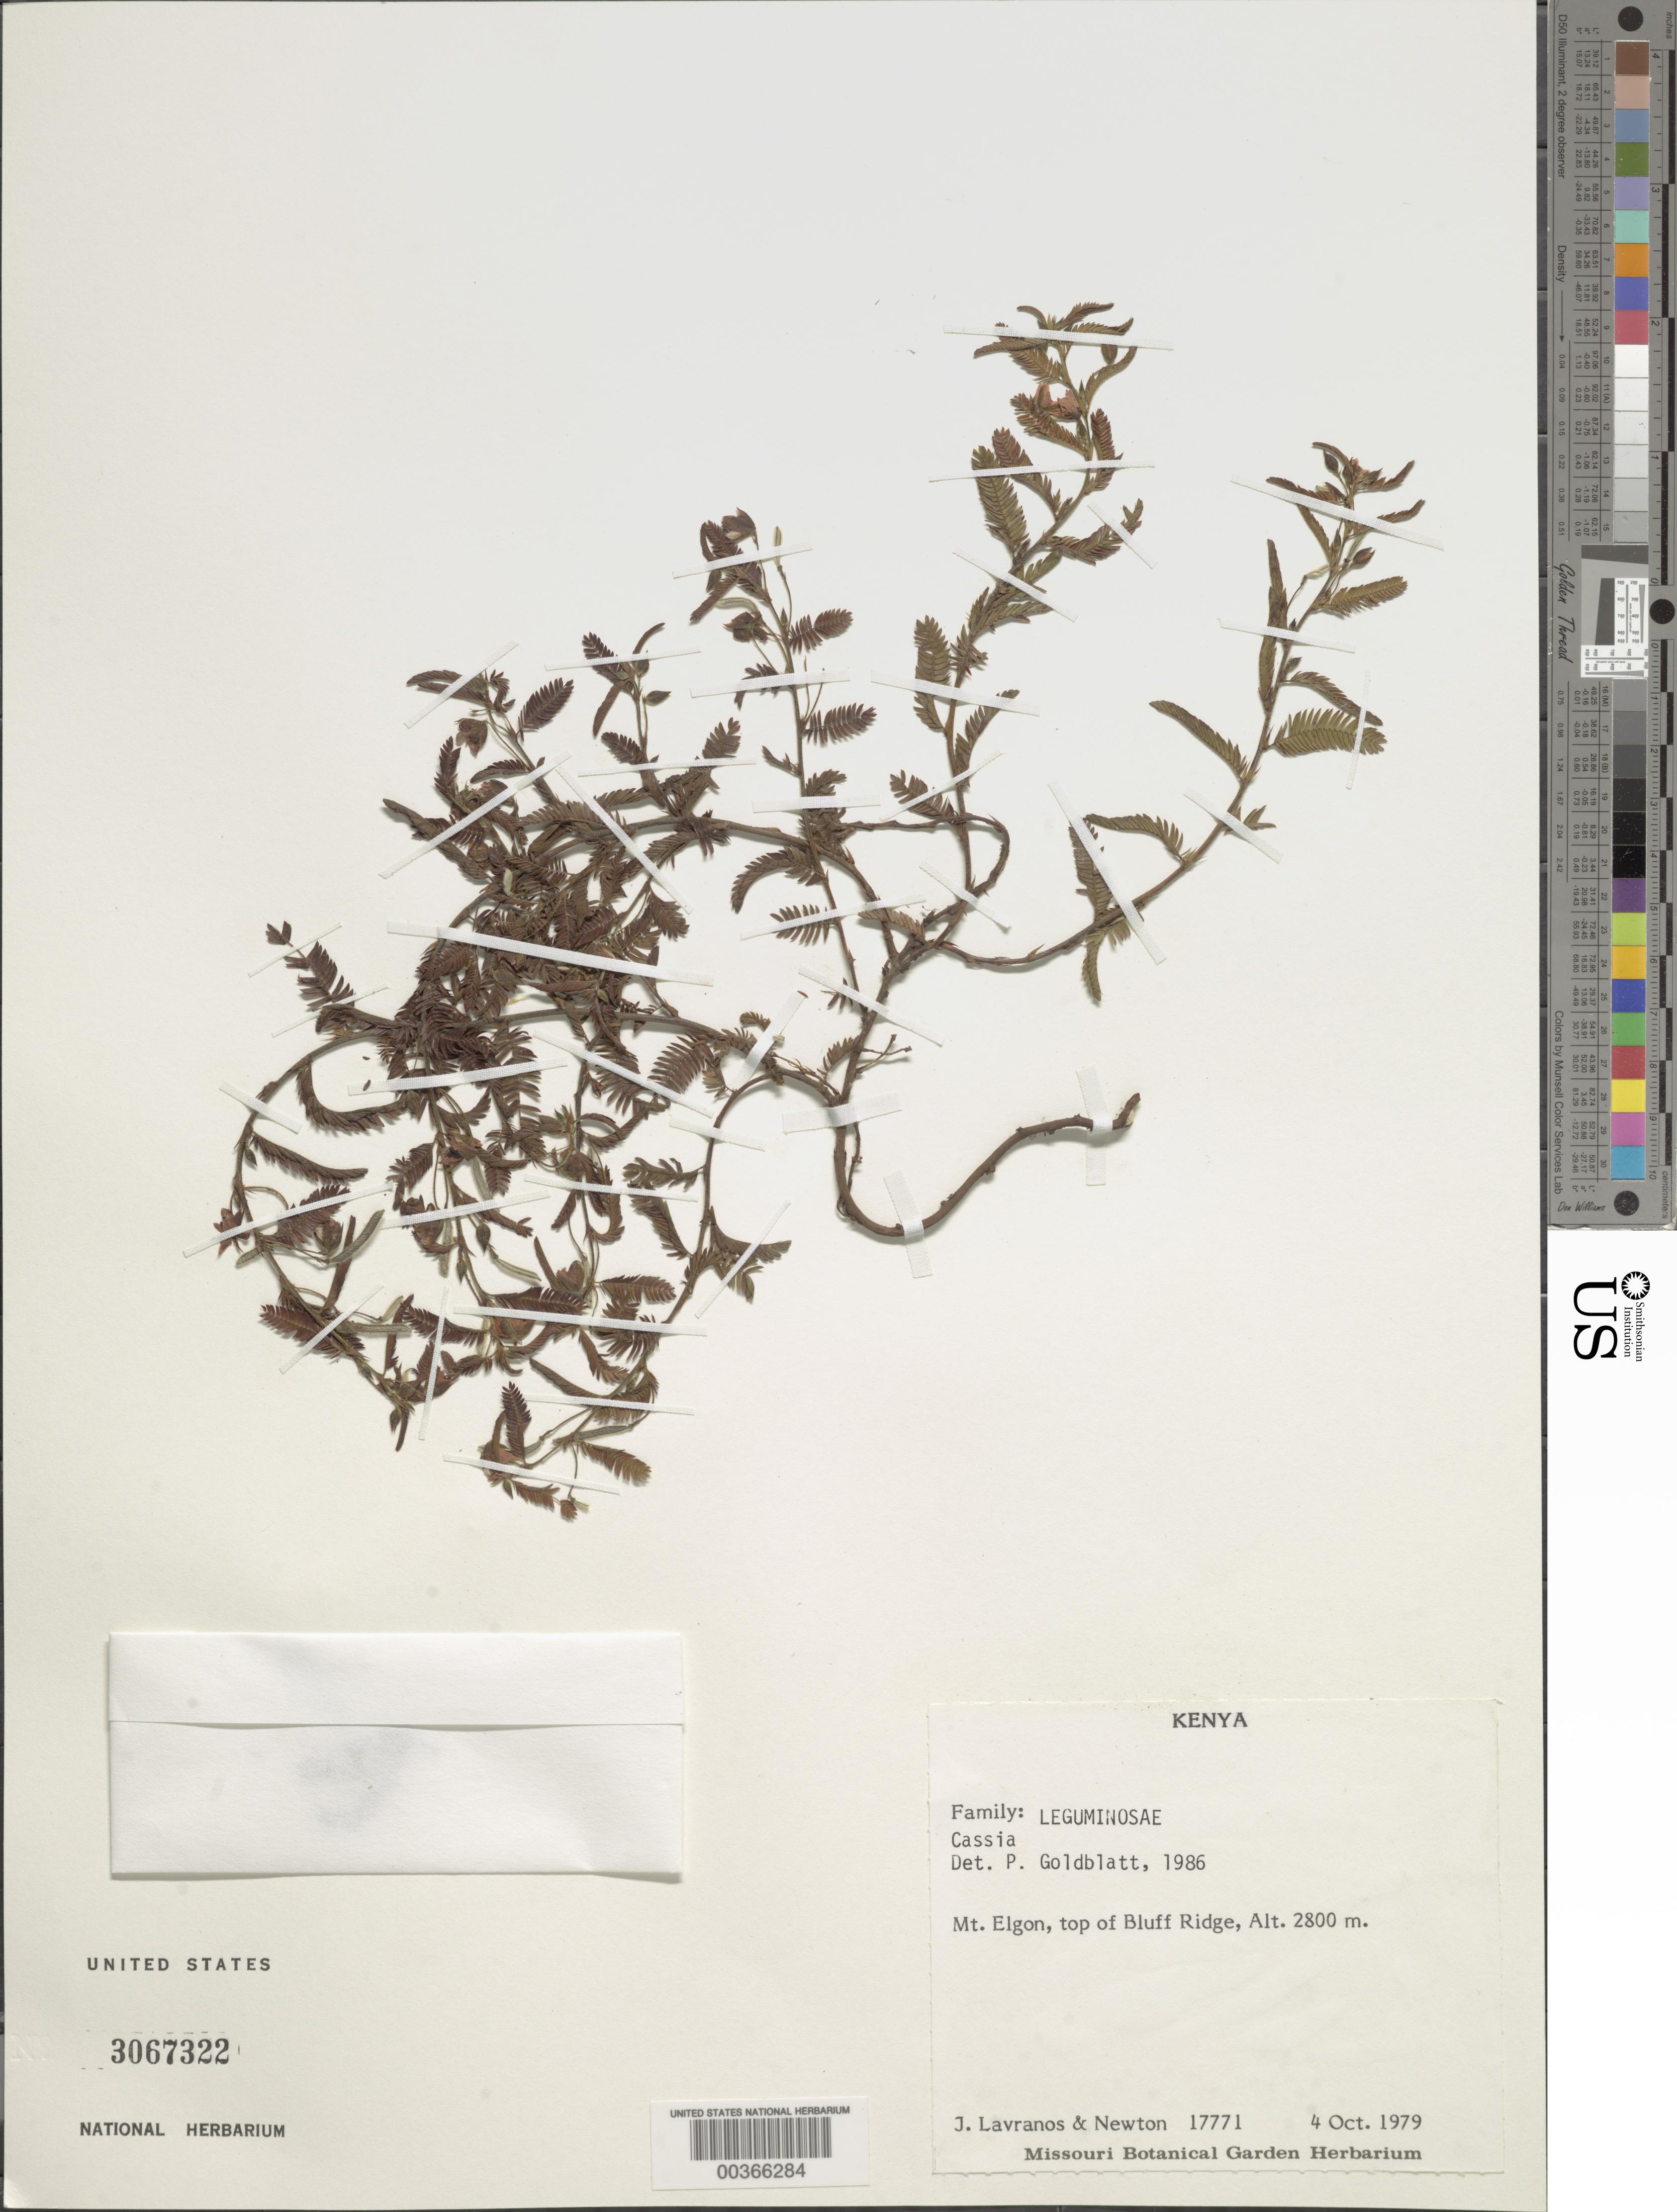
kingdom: Plantae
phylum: Tracheophyta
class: Magnoliopsida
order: Fabales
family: Fabaceae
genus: Senna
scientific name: Senna sp.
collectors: J. Lavranos & -. Newton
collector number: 17771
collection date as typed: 04 Oct 1979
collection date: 1979-10-04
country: Kenya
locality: Mt. elgon, top of bluff ridge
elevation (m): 2800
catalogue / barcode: US 3067322